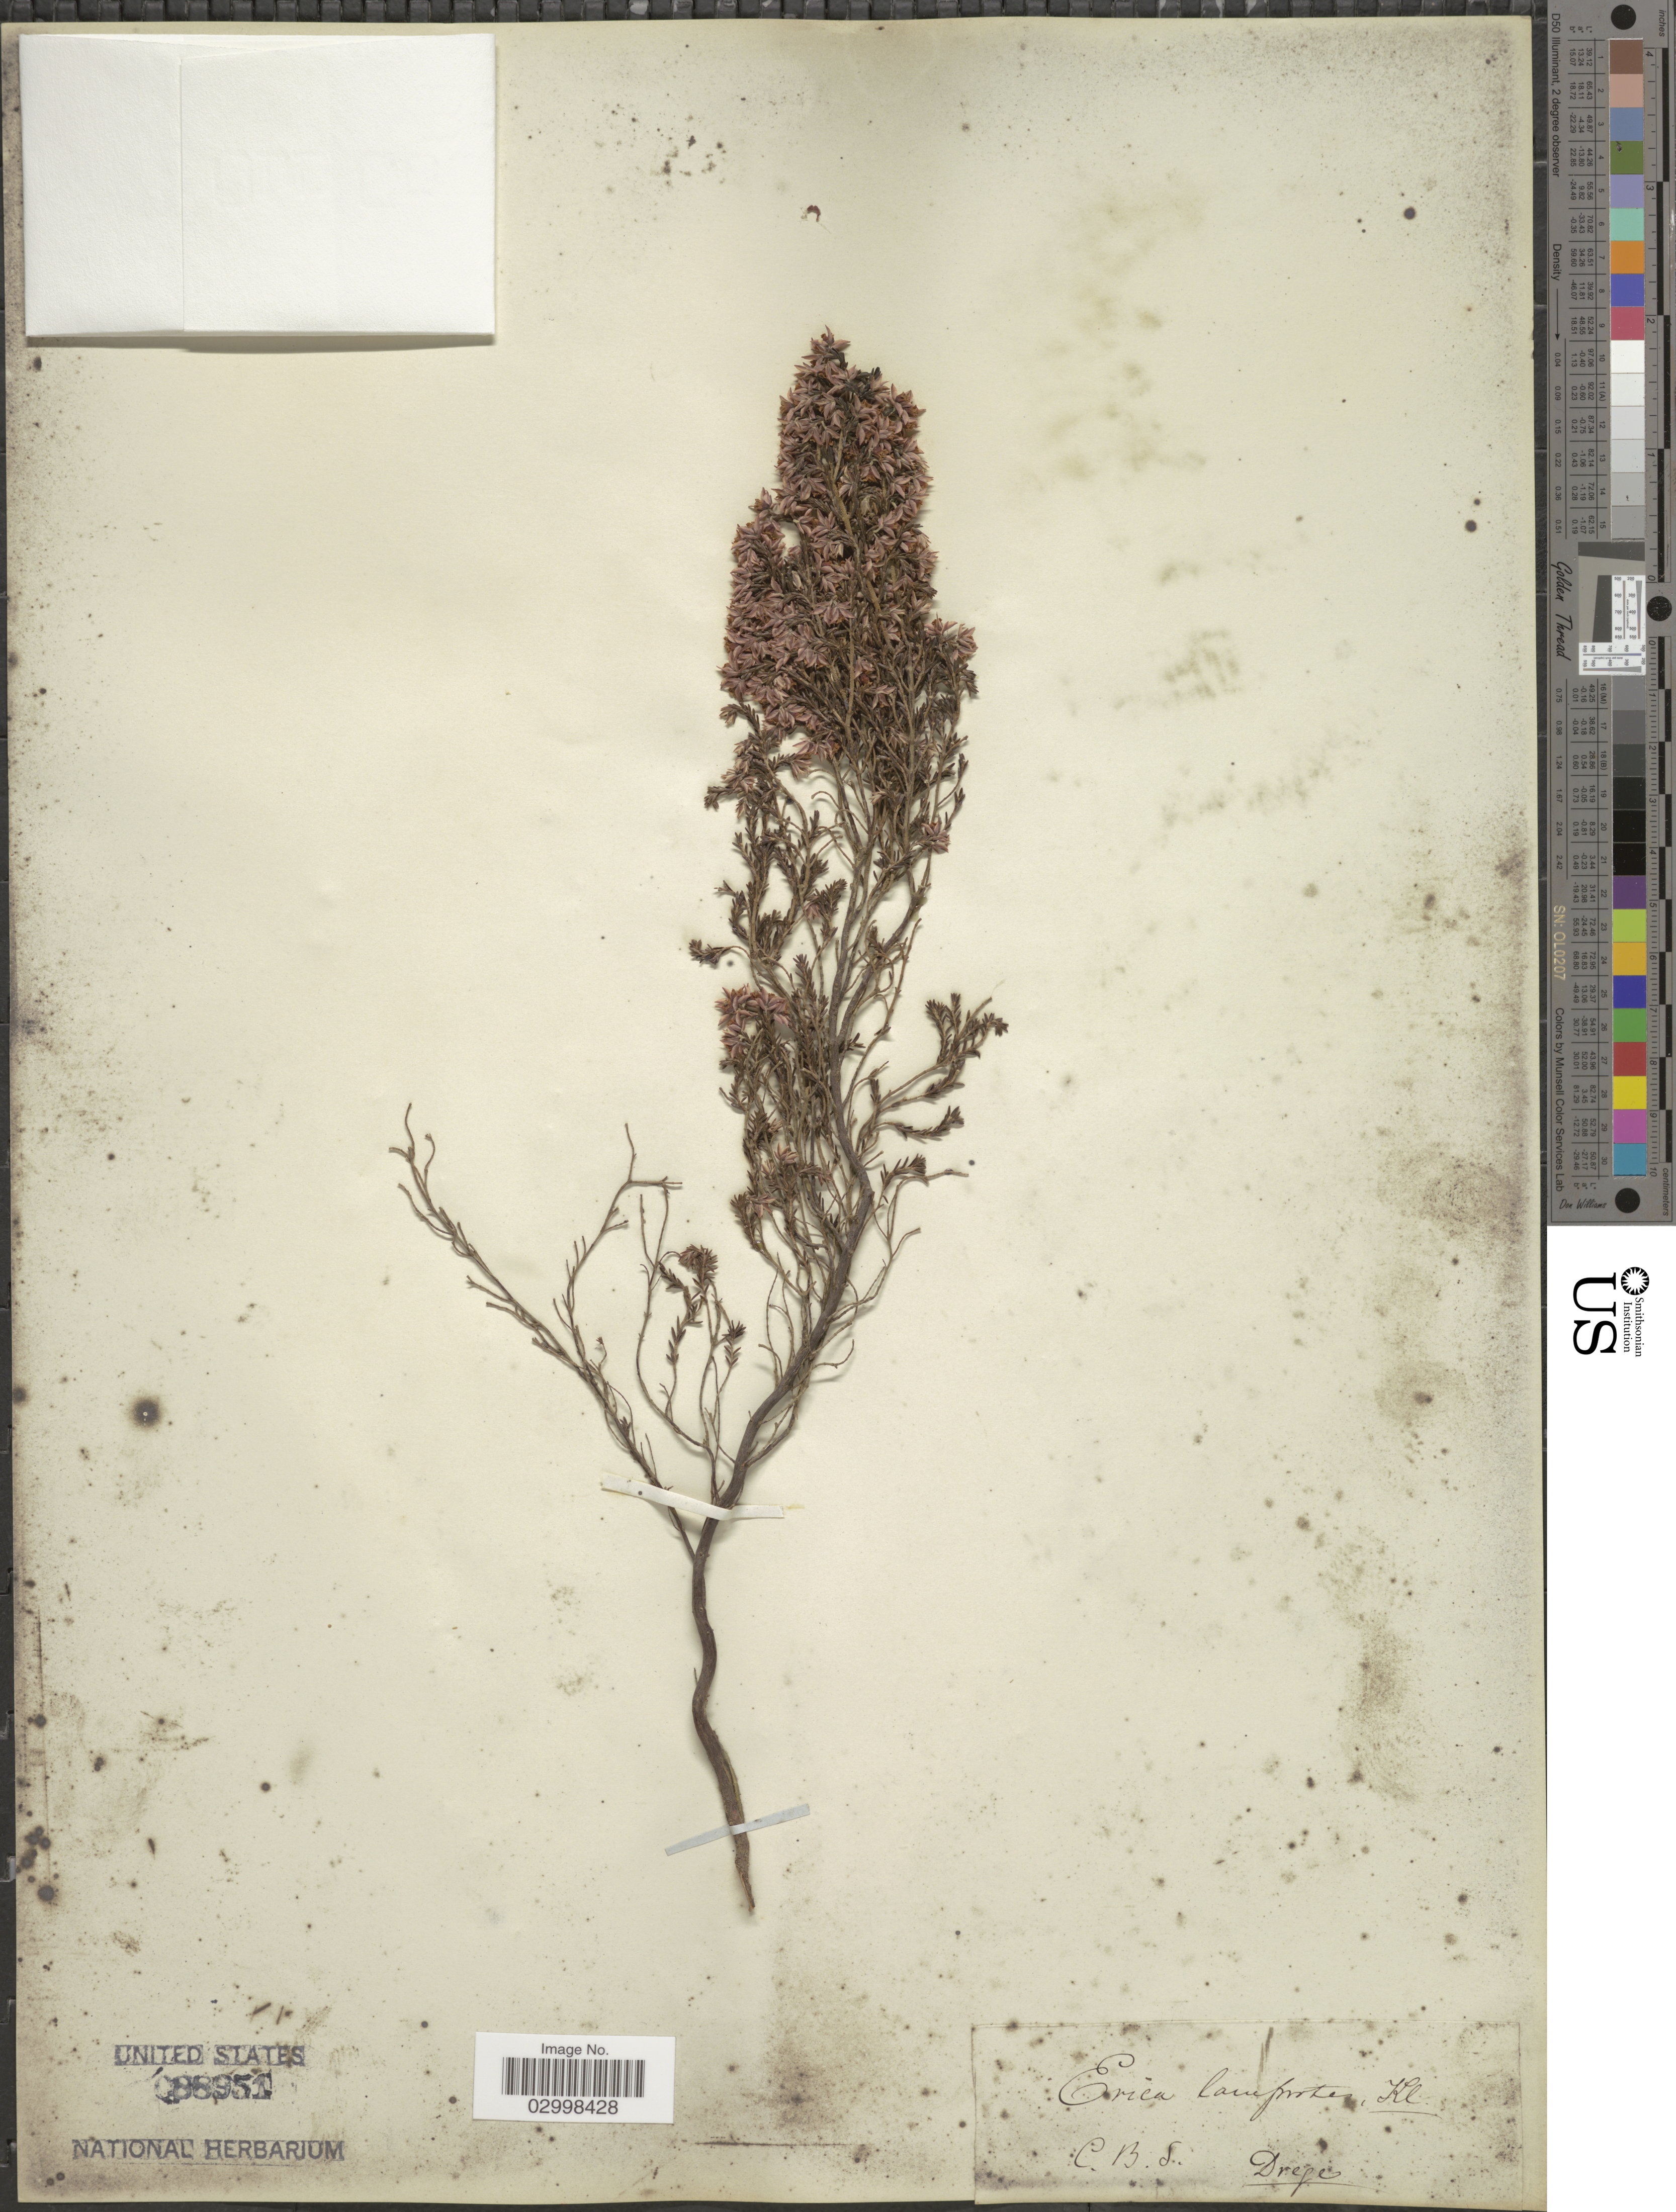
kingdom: Plantae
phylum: Tracheophyta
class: Magnoliopsida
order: Ericales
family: Ericaceae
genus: Erica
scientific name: Erica lamprotes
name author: Klotzsch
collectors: Drege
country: South Africa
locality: C. B. S.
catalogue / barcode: US 88951